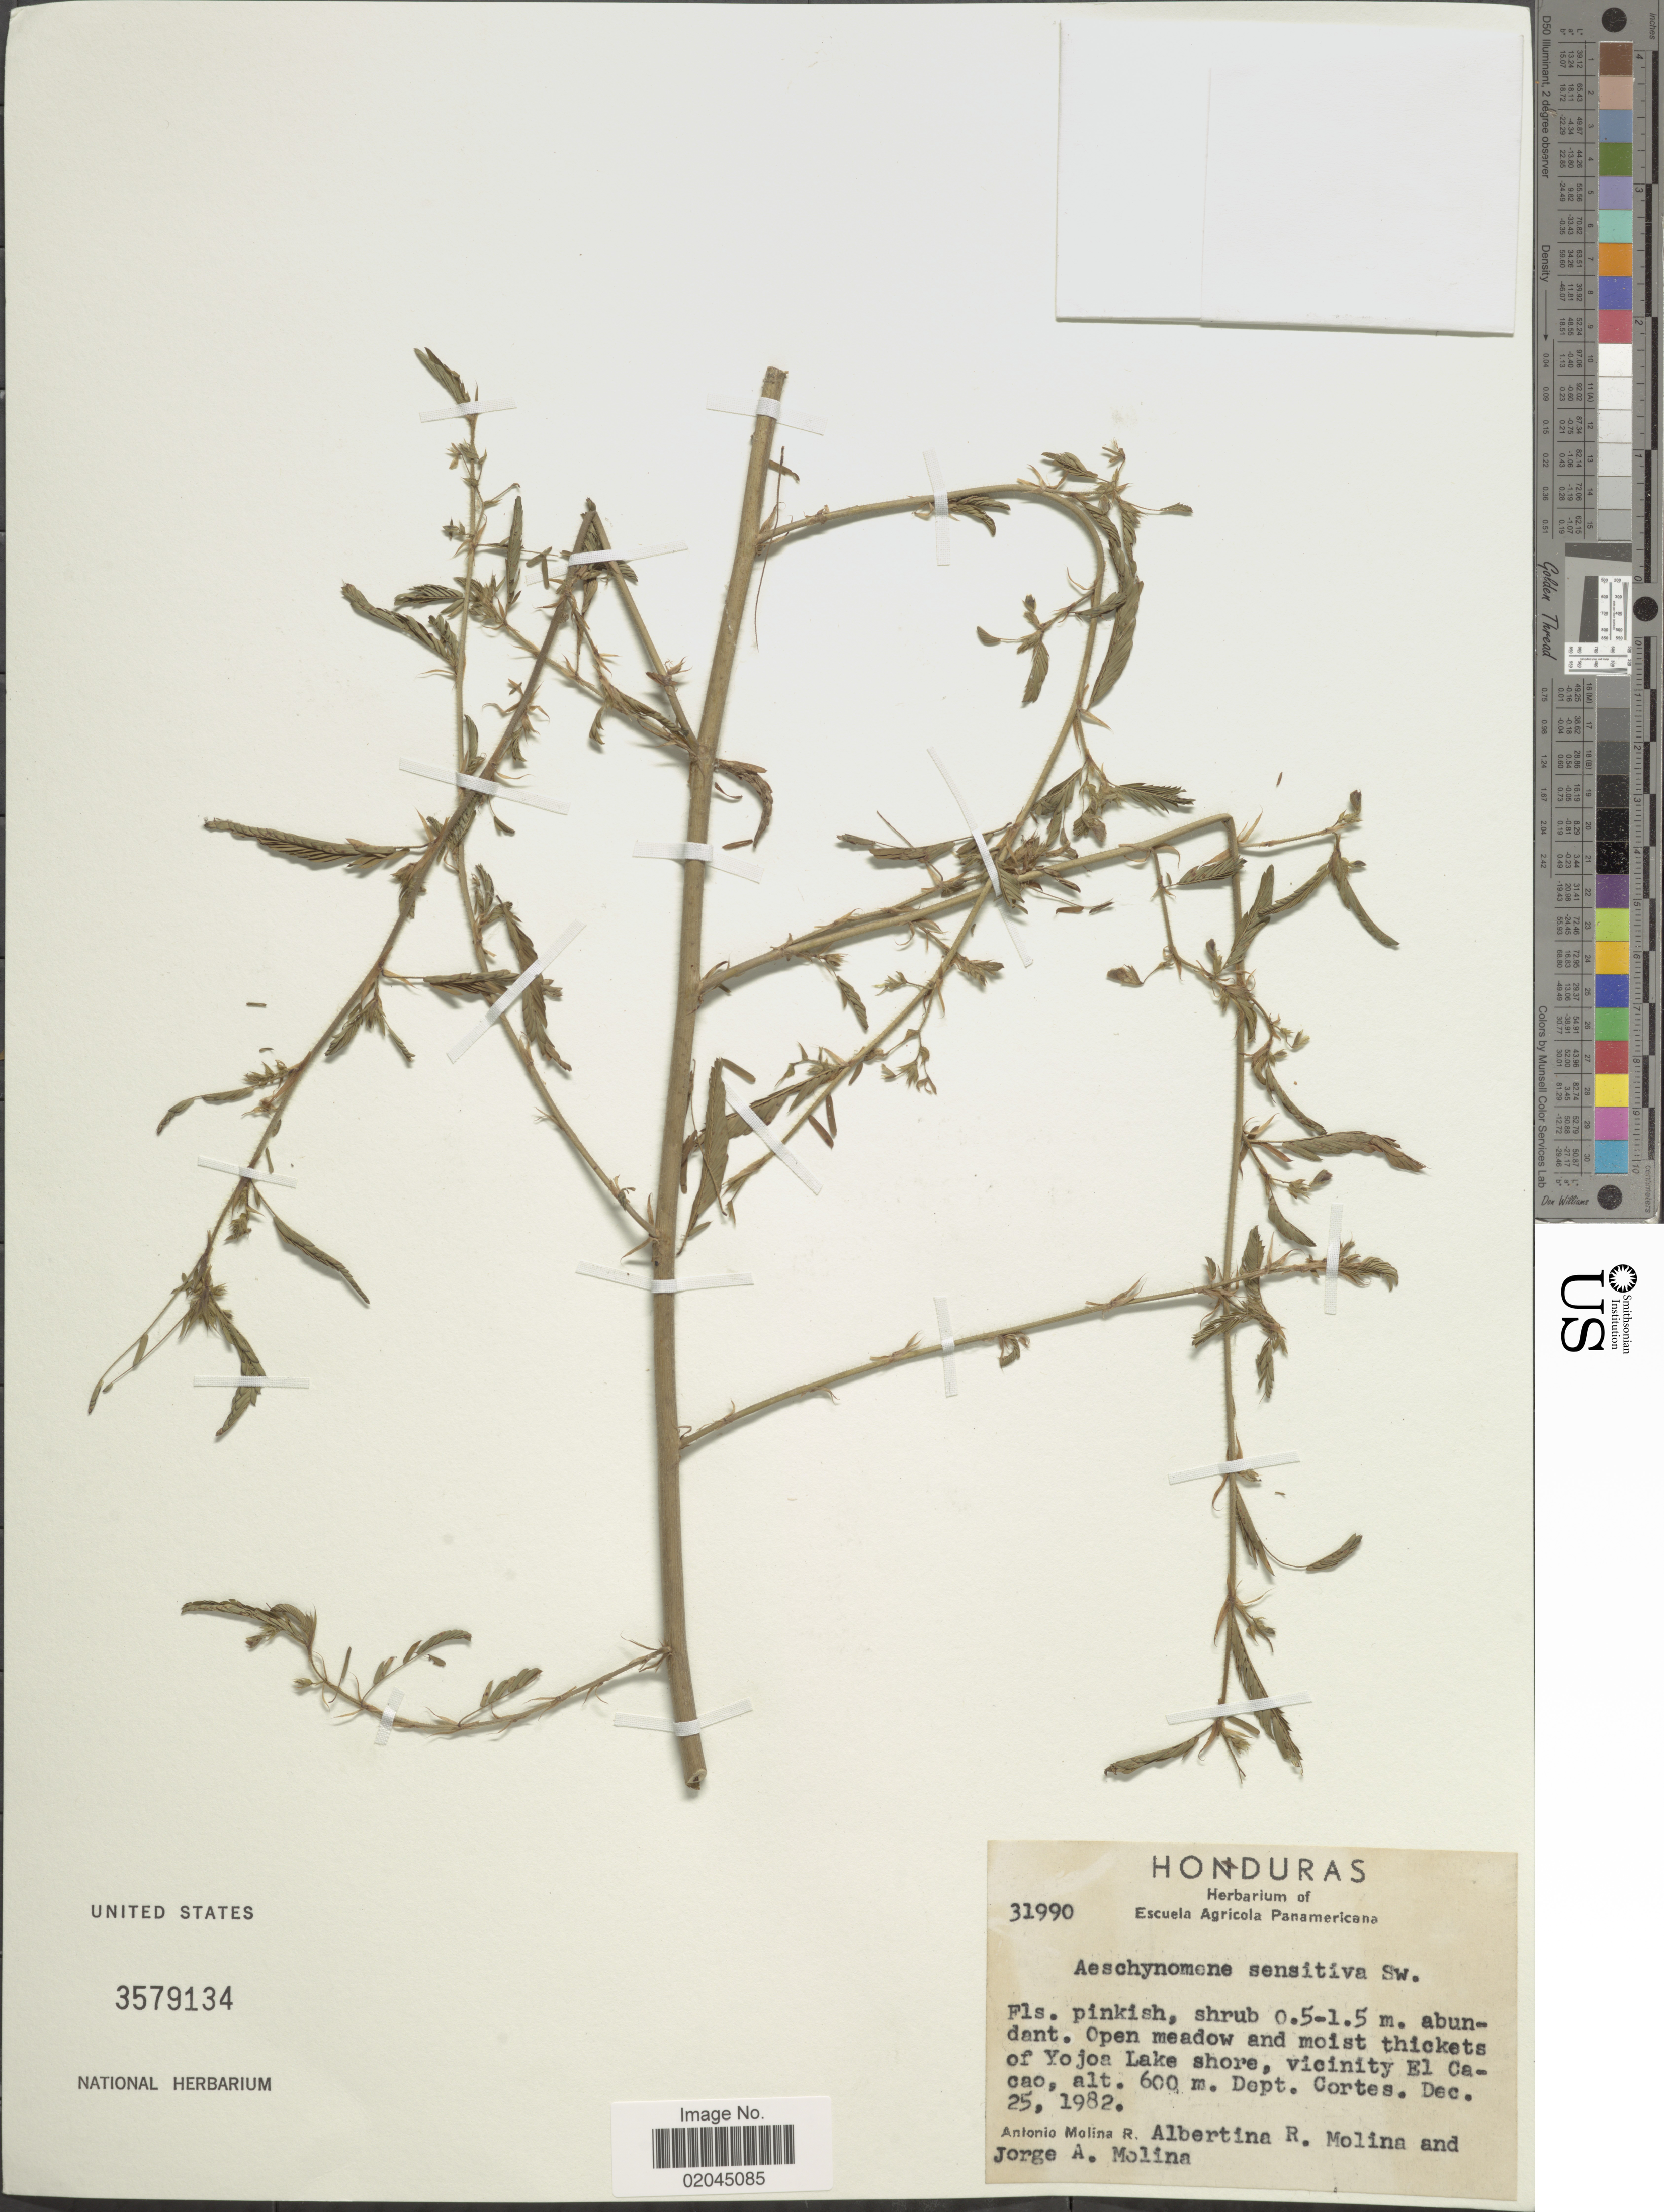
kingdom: Plantae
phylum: Tracheophyta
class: Magnoliopsida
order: Fabales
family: Fabaceae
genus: Aeschynomene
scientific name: Aeschynomene americana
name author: L.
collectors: A. Molina R., A. R. Molina & J. A. Molina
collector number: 31990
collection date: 1982-12-25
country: Honduras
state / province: Cortés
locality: Open meadow and moist thickets of Yojoa Lake shore, vicinity El Cacao, Dept. Cortes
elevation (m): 600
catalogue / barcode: US 3579134